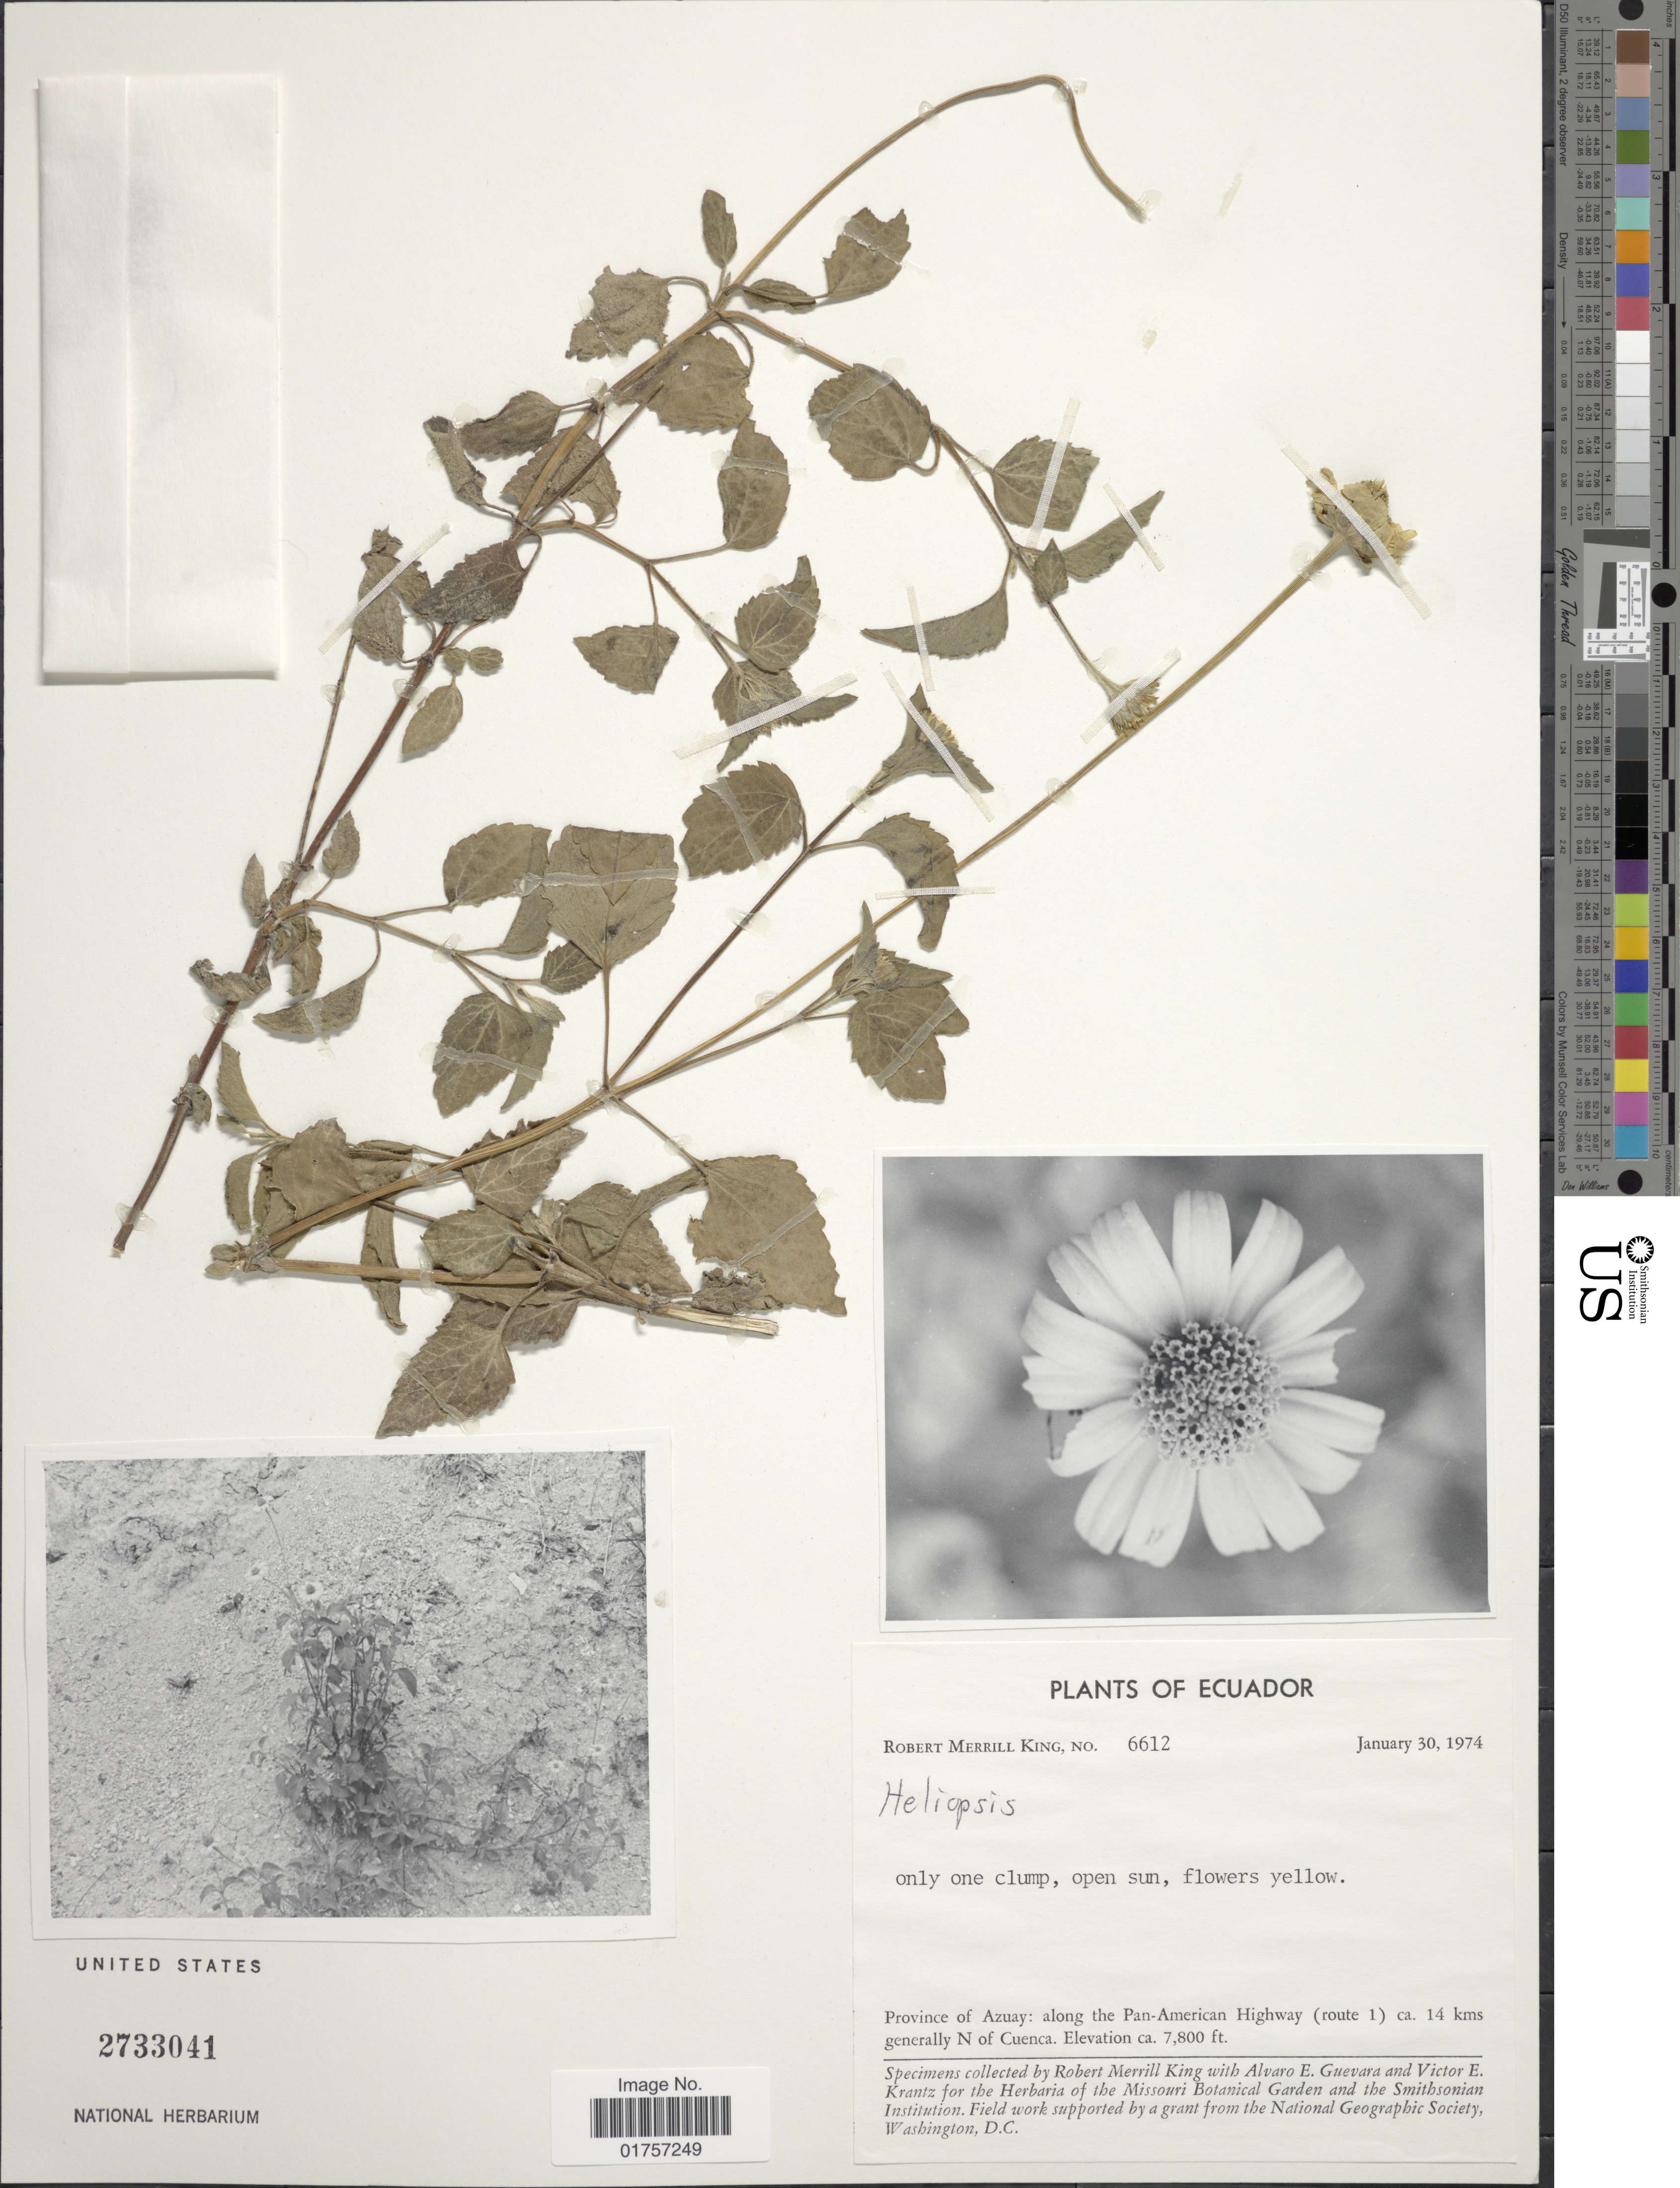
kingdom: Plantae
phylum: Tracheophyta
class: Magnoliopsida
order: Asterales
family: Asteraceae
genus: Heliopsis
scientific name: Heliopsis buphthalmoides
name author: (Jacq.) Dunal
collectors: R. M. King, A. E. Guevara & V. Krantz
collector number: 6612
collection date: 1974-01-30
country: Ecuador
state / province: Azuay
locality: Along the Pan-American Highway (route 1) ca. 14 kms generally N of Cuenca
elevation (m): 2377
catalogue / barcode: US 2733041